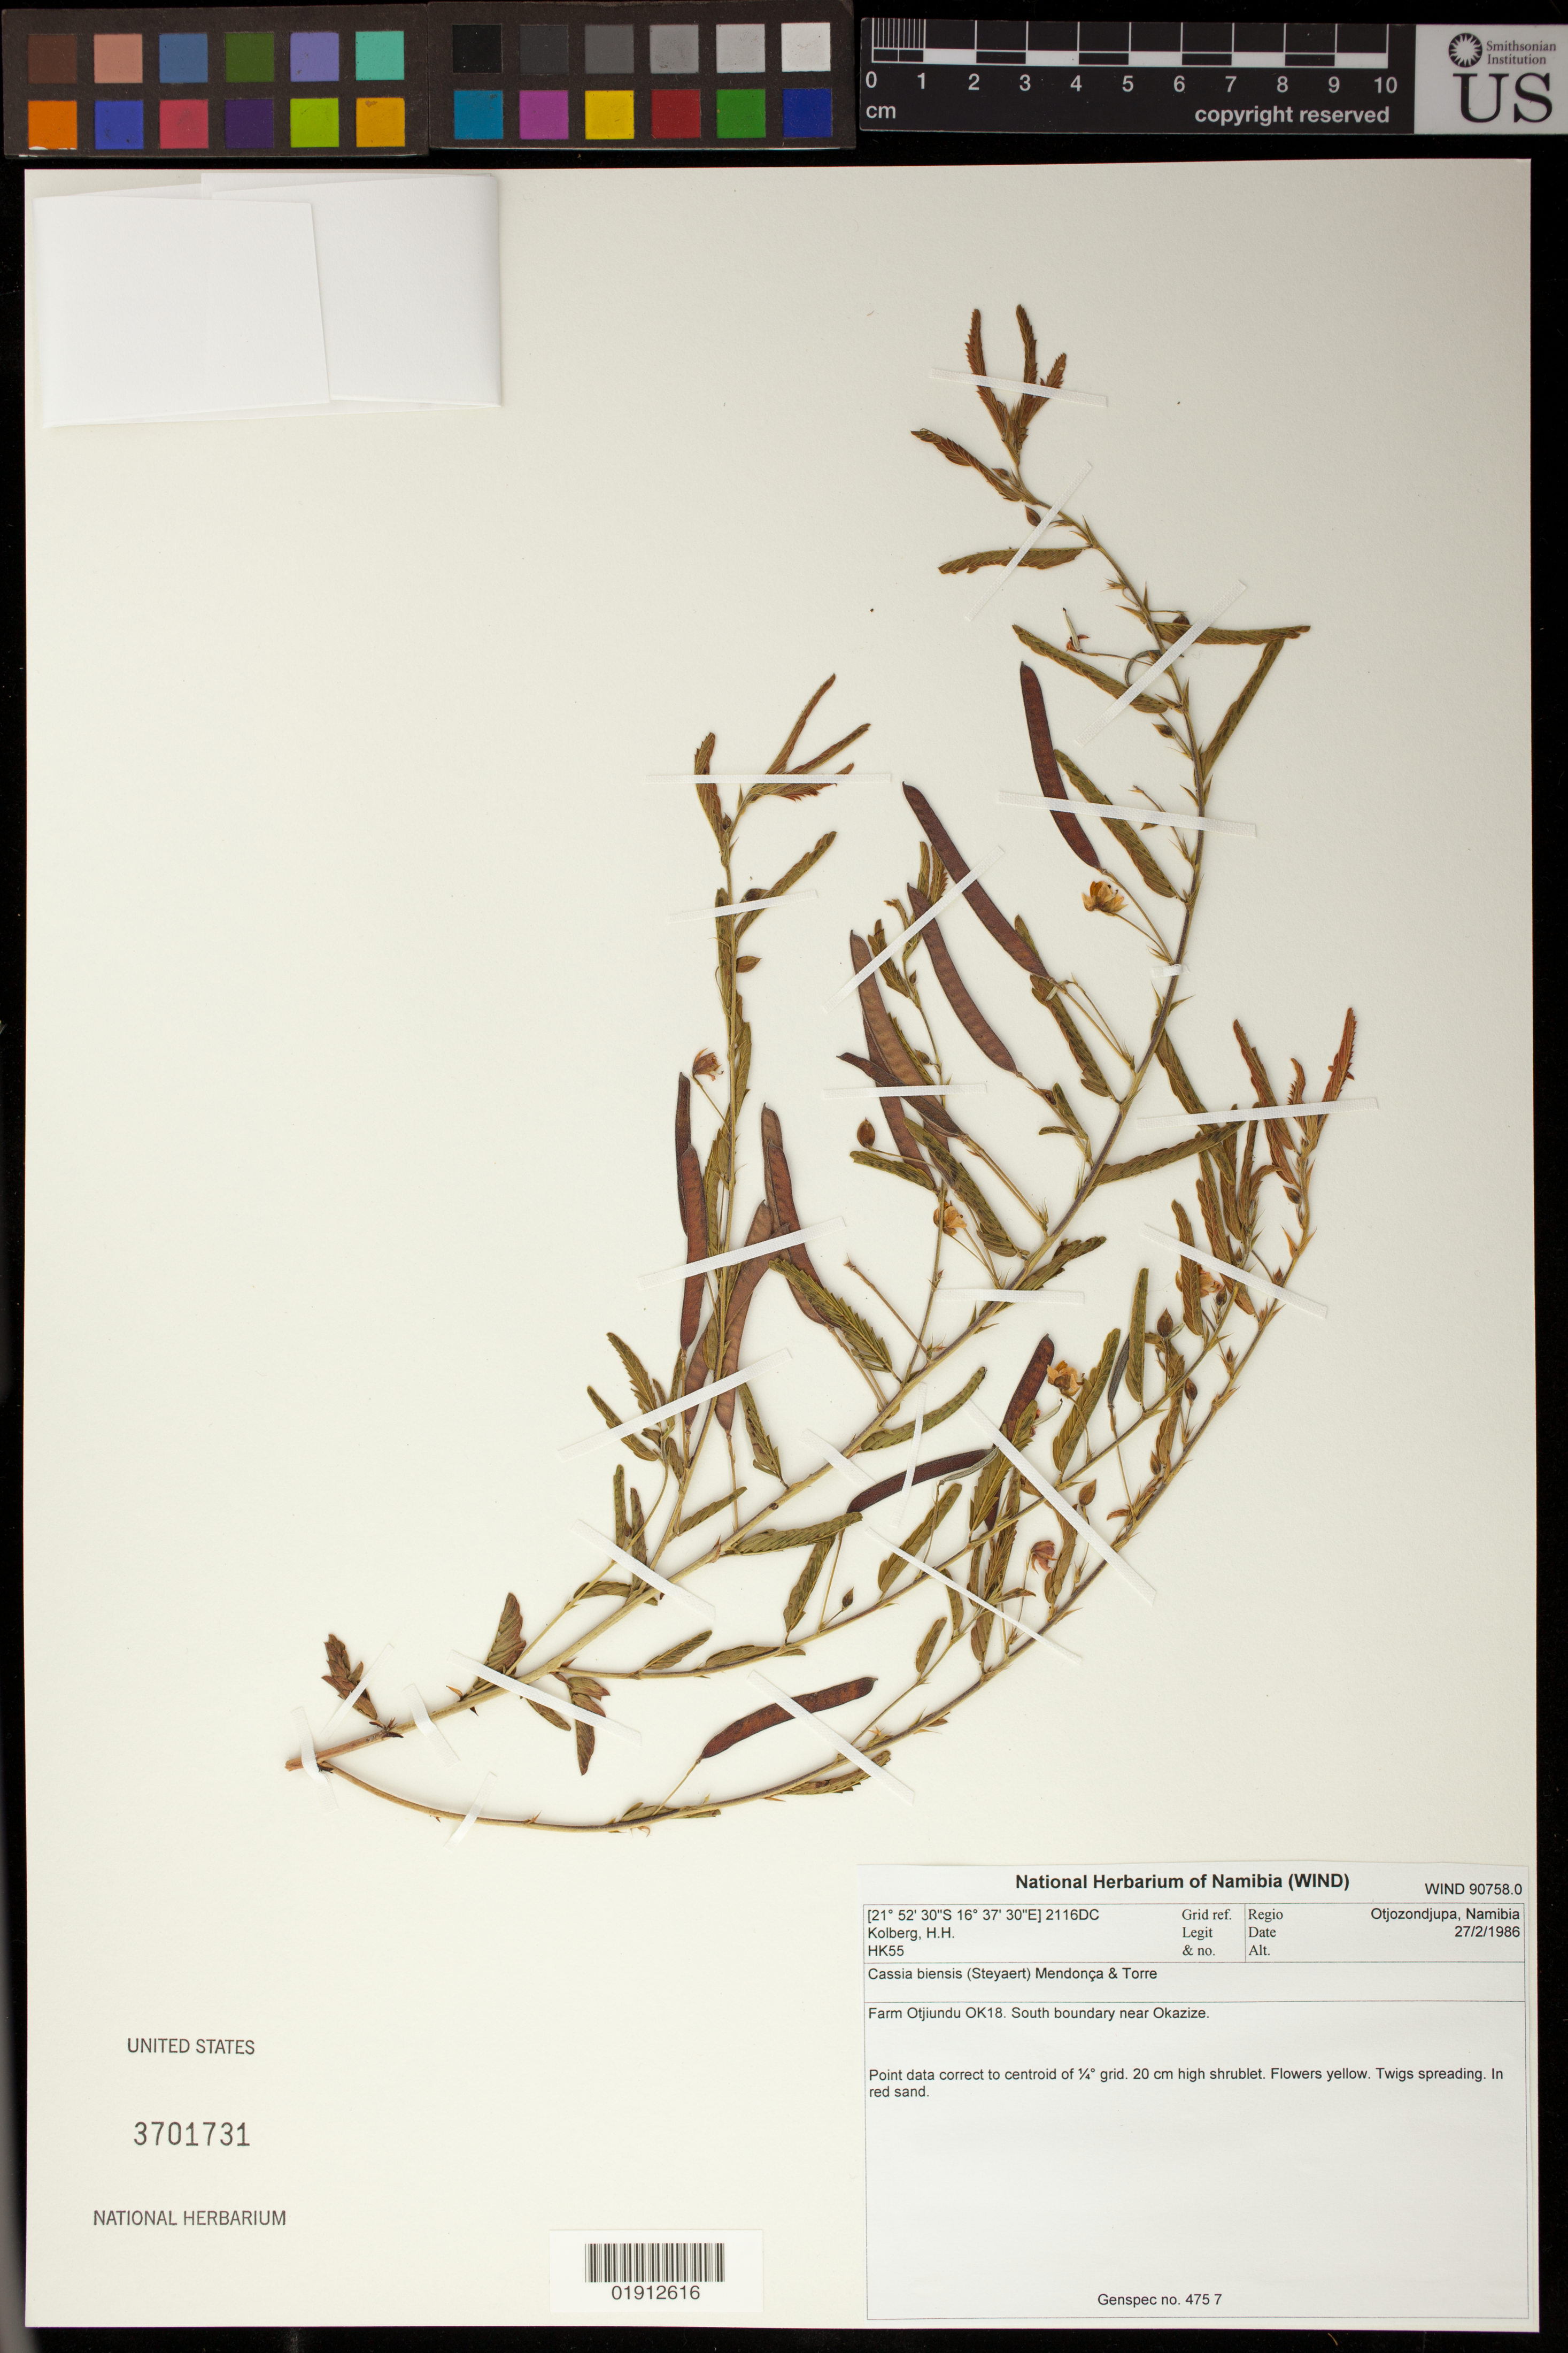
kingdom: Plantae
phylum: Tracheophyta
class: Magnoliopsida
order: Fabales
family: Fabaceae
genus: Cassia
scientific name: Cassia biensis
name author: (Steyaert) Mendonça & Torre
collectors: H. H. Kolberg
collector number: HK55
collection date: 1986-02-27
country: Namibia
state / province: Otjozondjupa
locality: Farm Otjiundu OK18. South boundary near Okazize.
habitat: In red sand.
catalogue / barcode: US 3701731